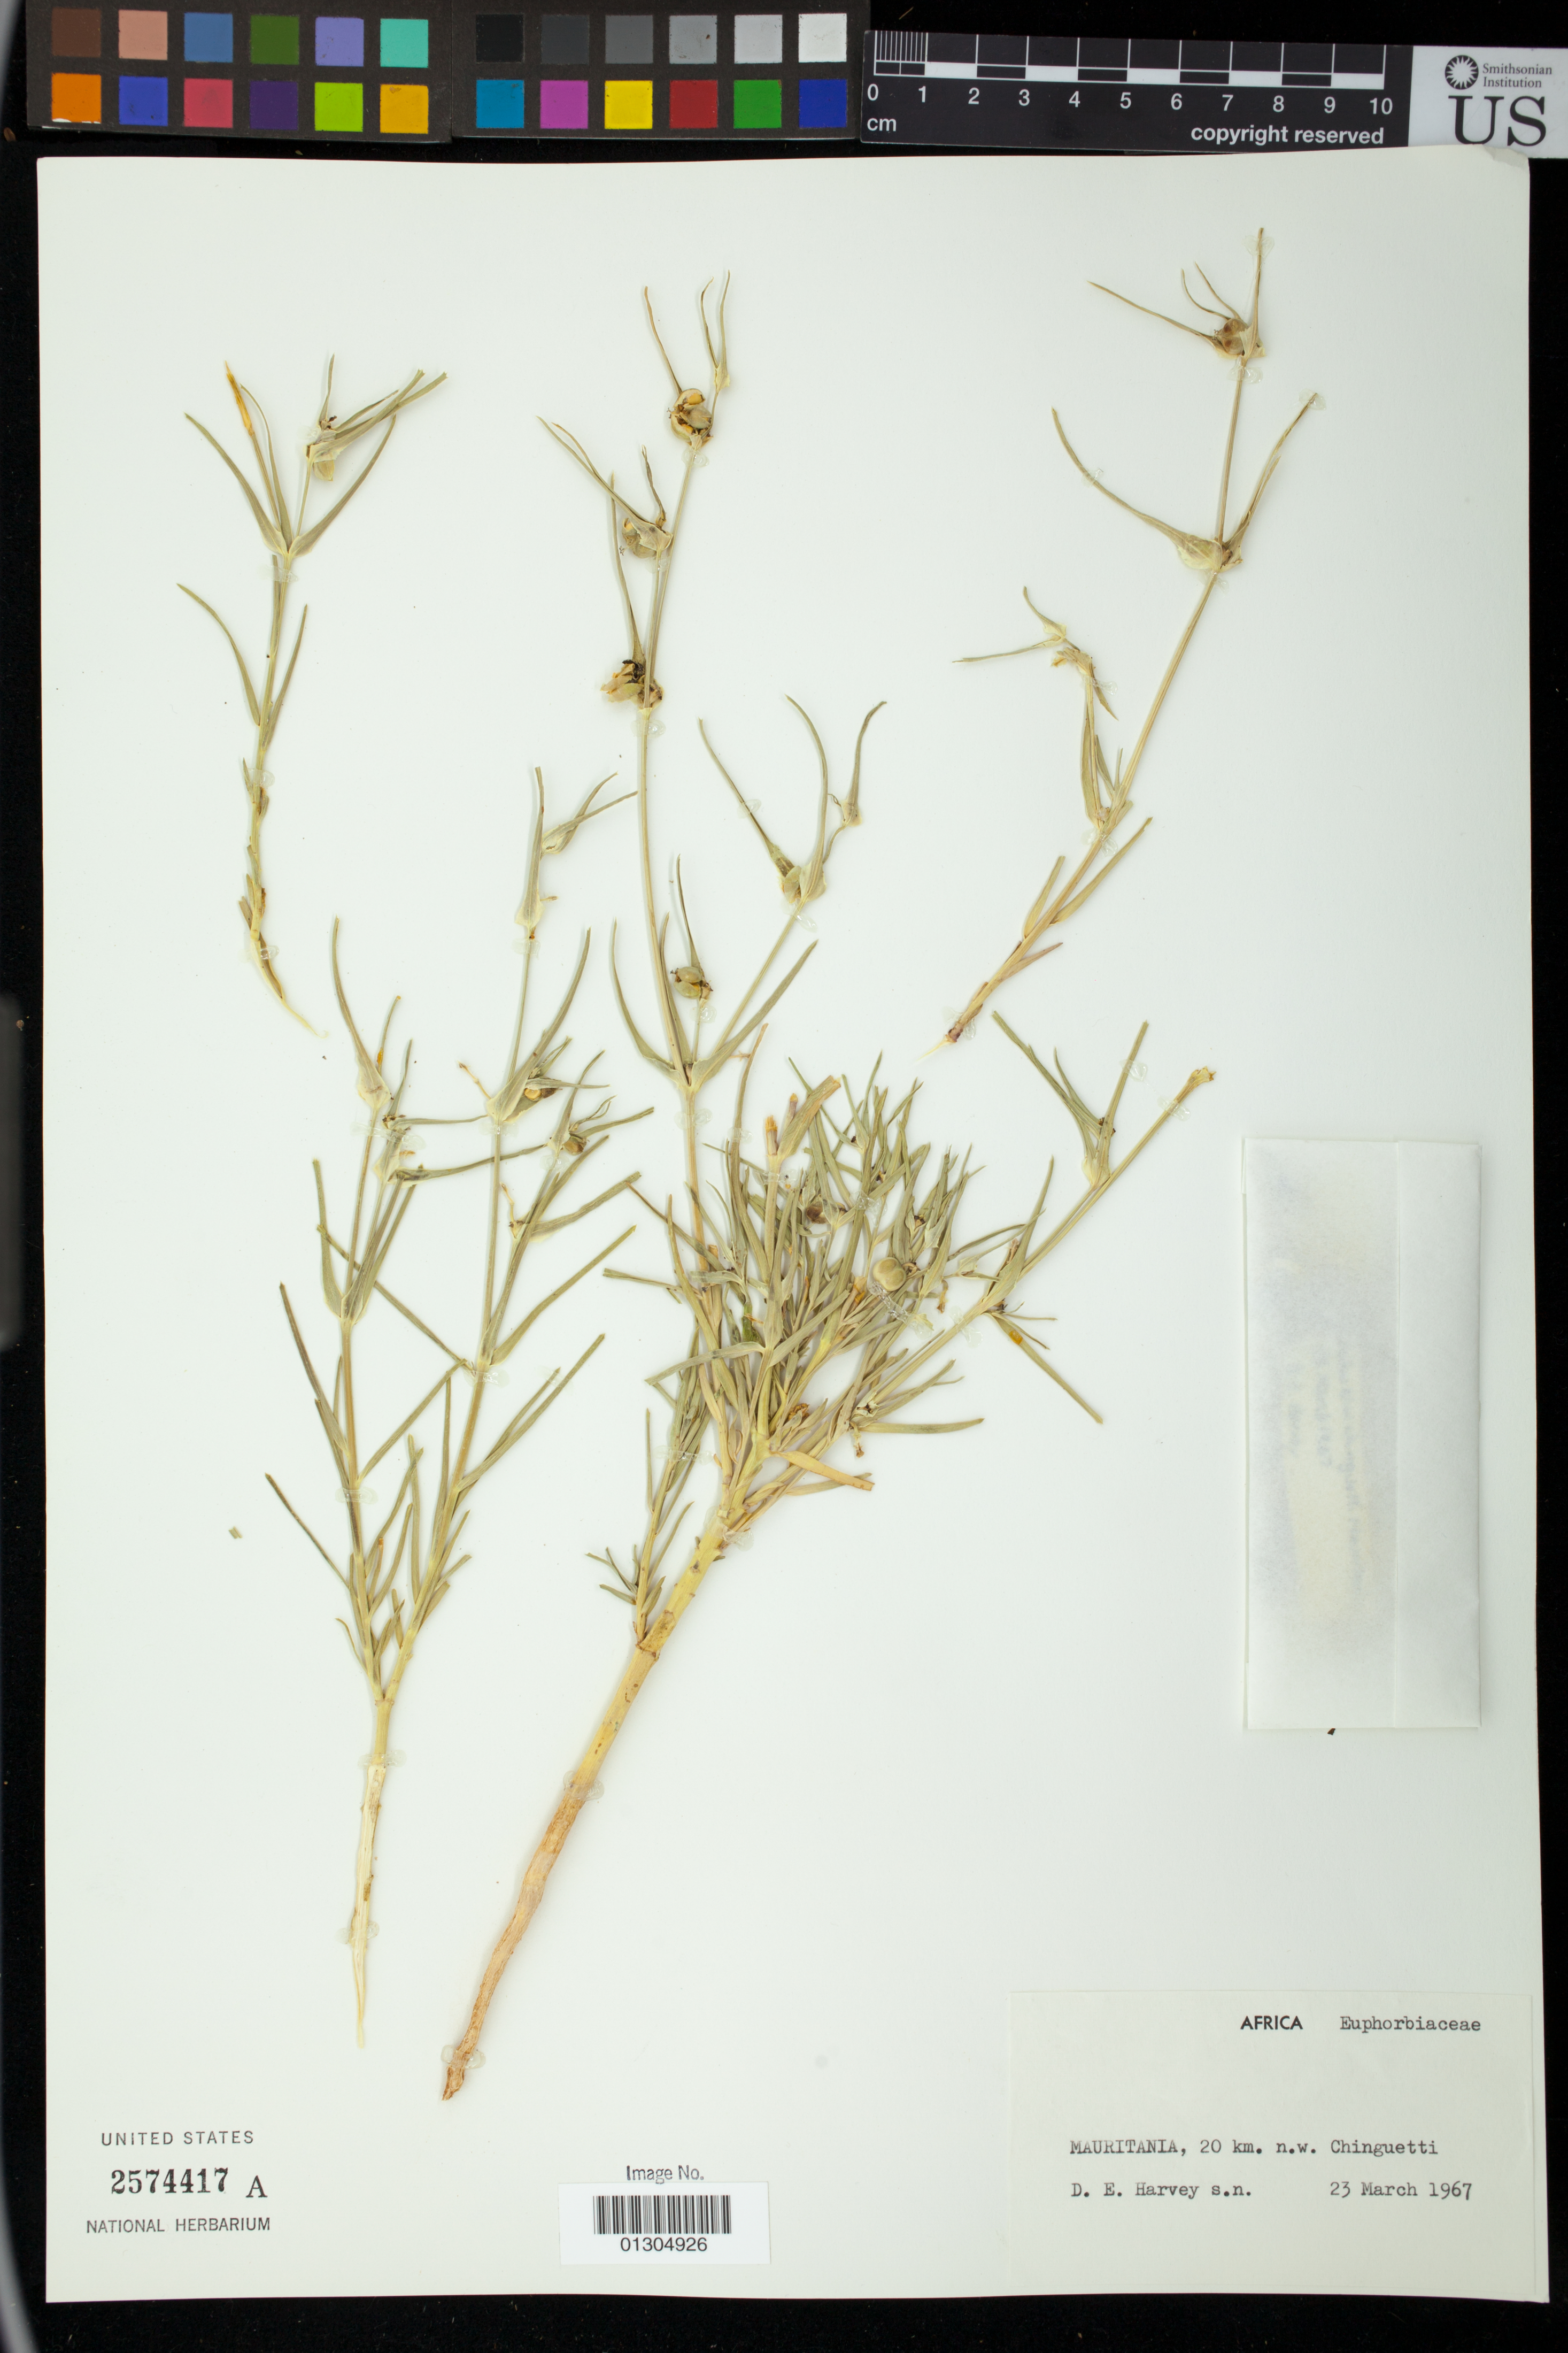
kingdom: Plantae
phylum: Tracheophyta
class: Magnoliopsida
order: Malpighiales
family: Euphorbiaceae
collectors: D. E. Harvey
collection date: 1967-03-23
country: Mauritania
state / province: Adrar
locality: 20 km n.w. Chinguetti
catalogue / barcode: US 2574417A